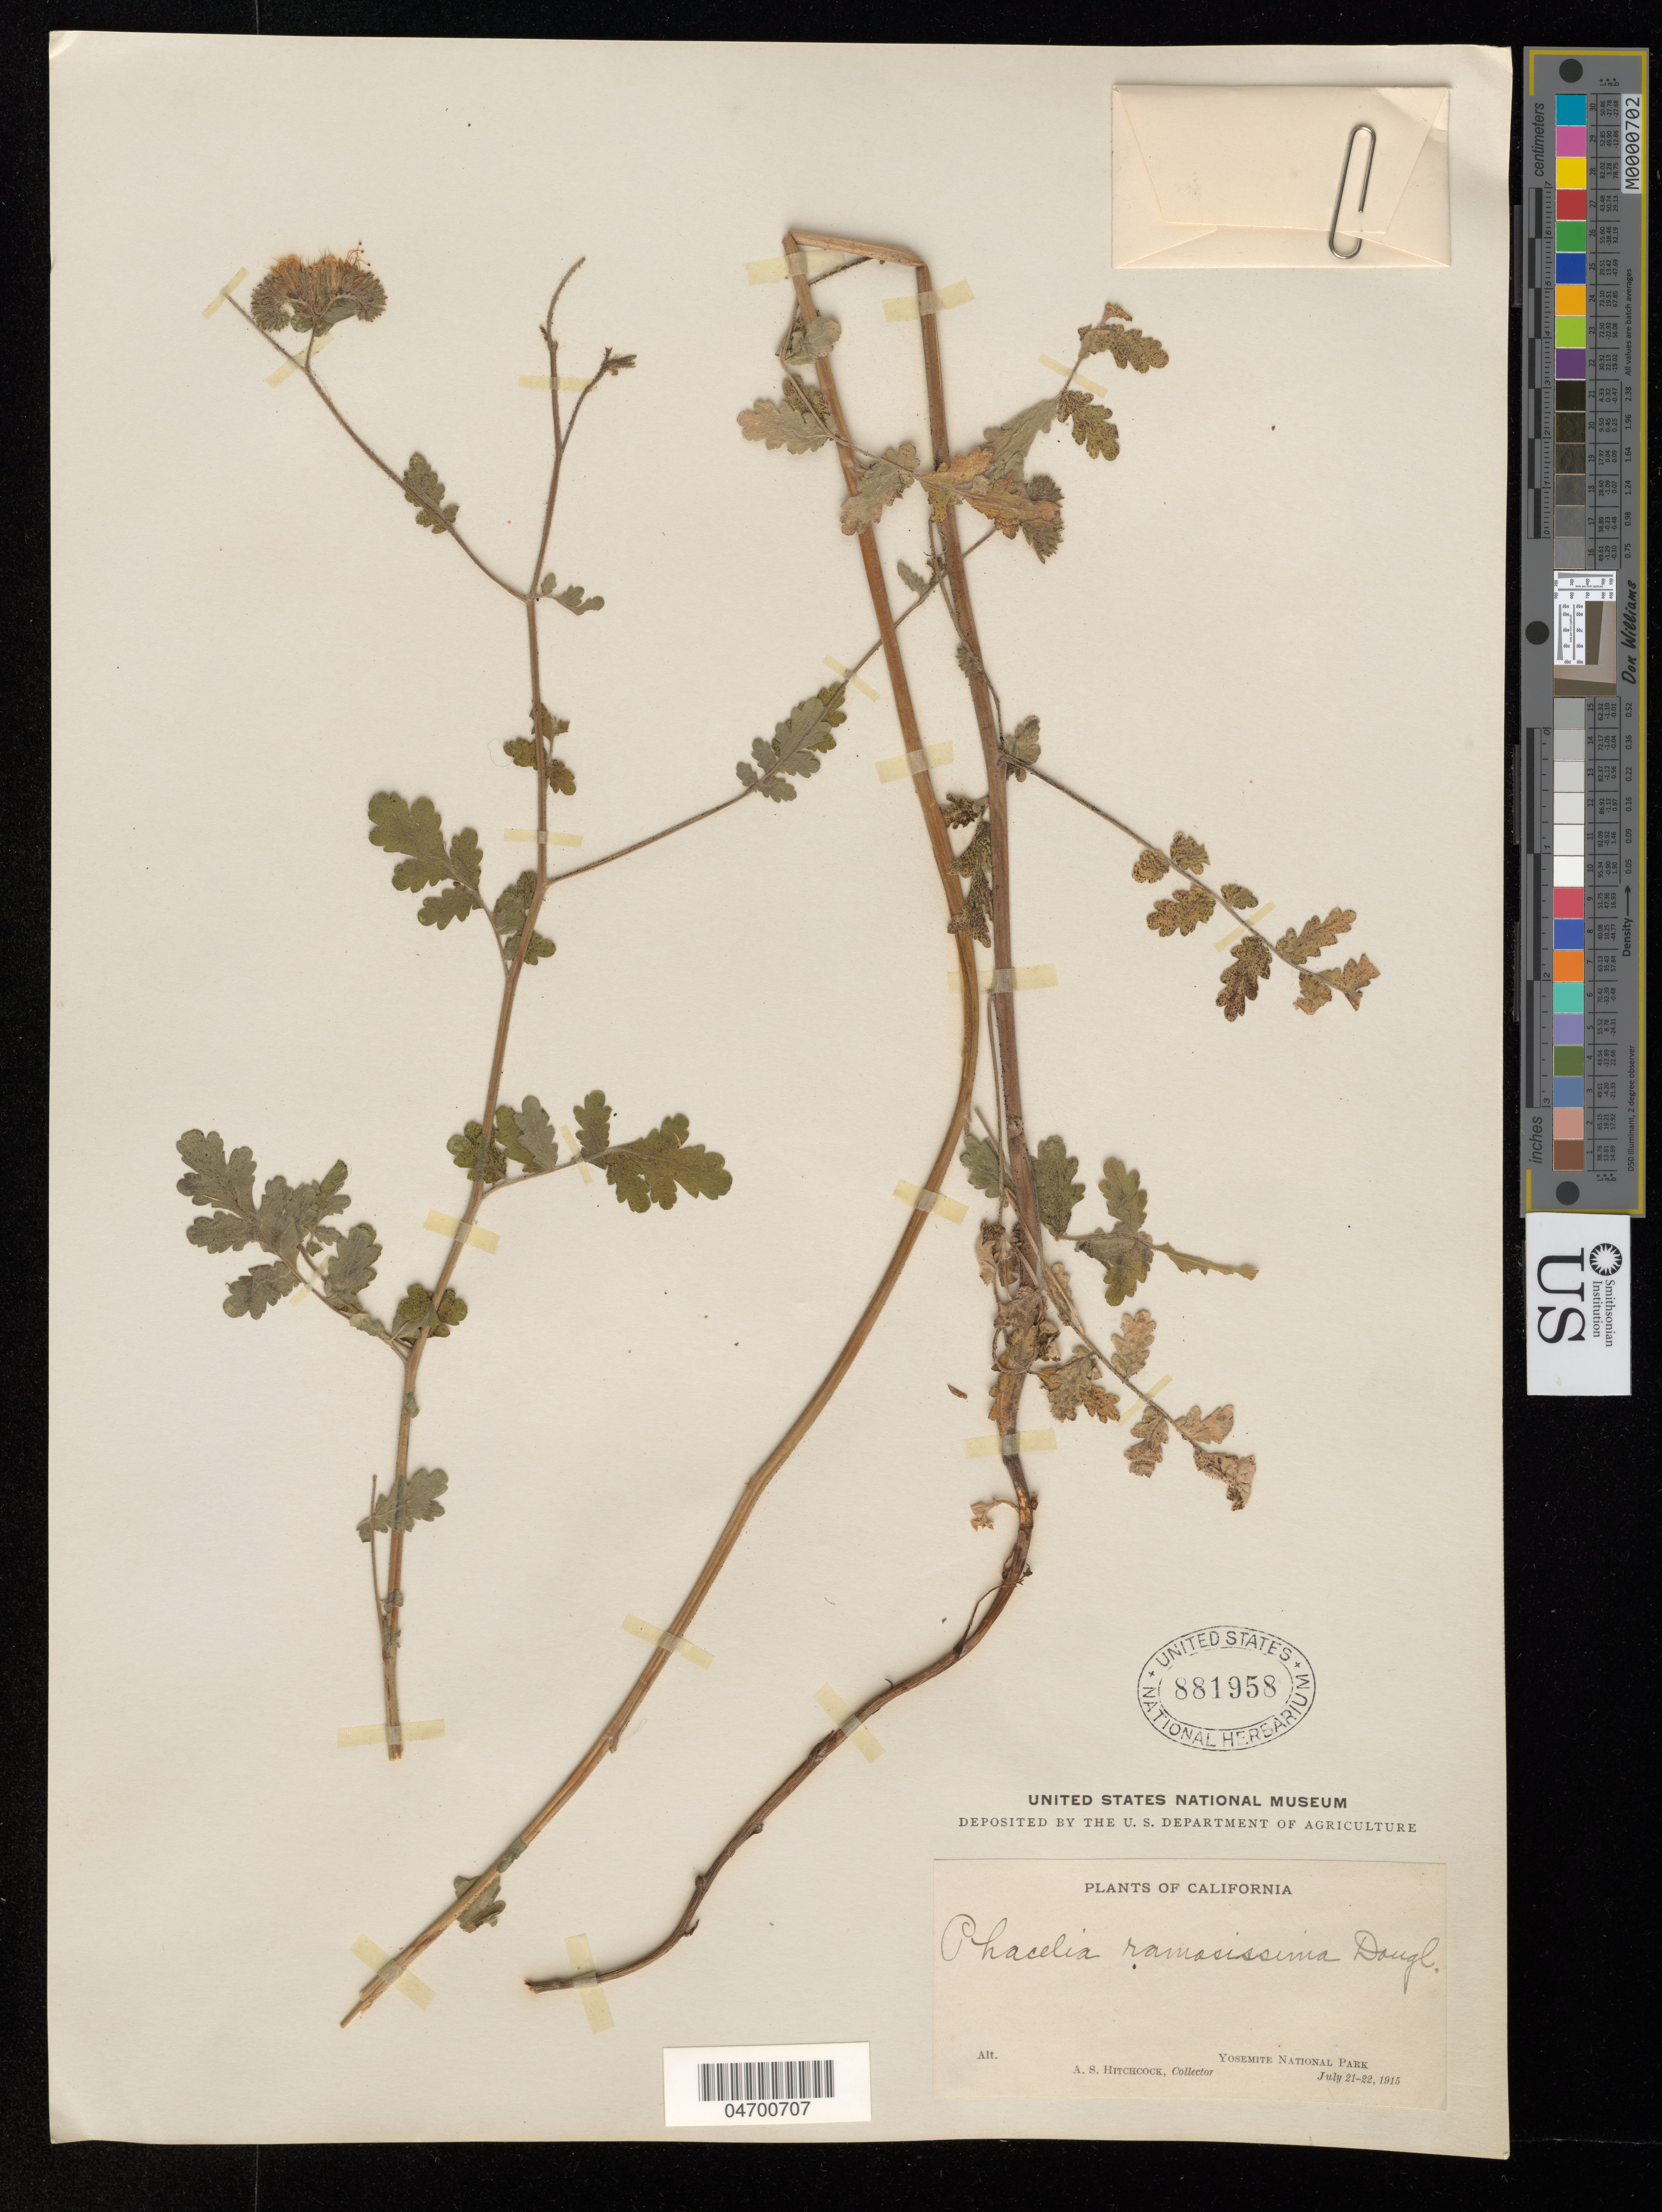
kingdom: Plantae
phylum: Tracheophyta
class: Magnoliopsida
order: Boraginales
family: Hydrophyllaceae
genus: Phacelia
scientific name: Phacelia ramosissima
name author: Douglas ex Lehm.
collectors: A. Hitchcock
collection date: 1915-07-21/1915-07-22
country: United States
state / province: California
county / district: Mariposa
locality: Yosemite National Park.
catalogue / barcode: US 881958